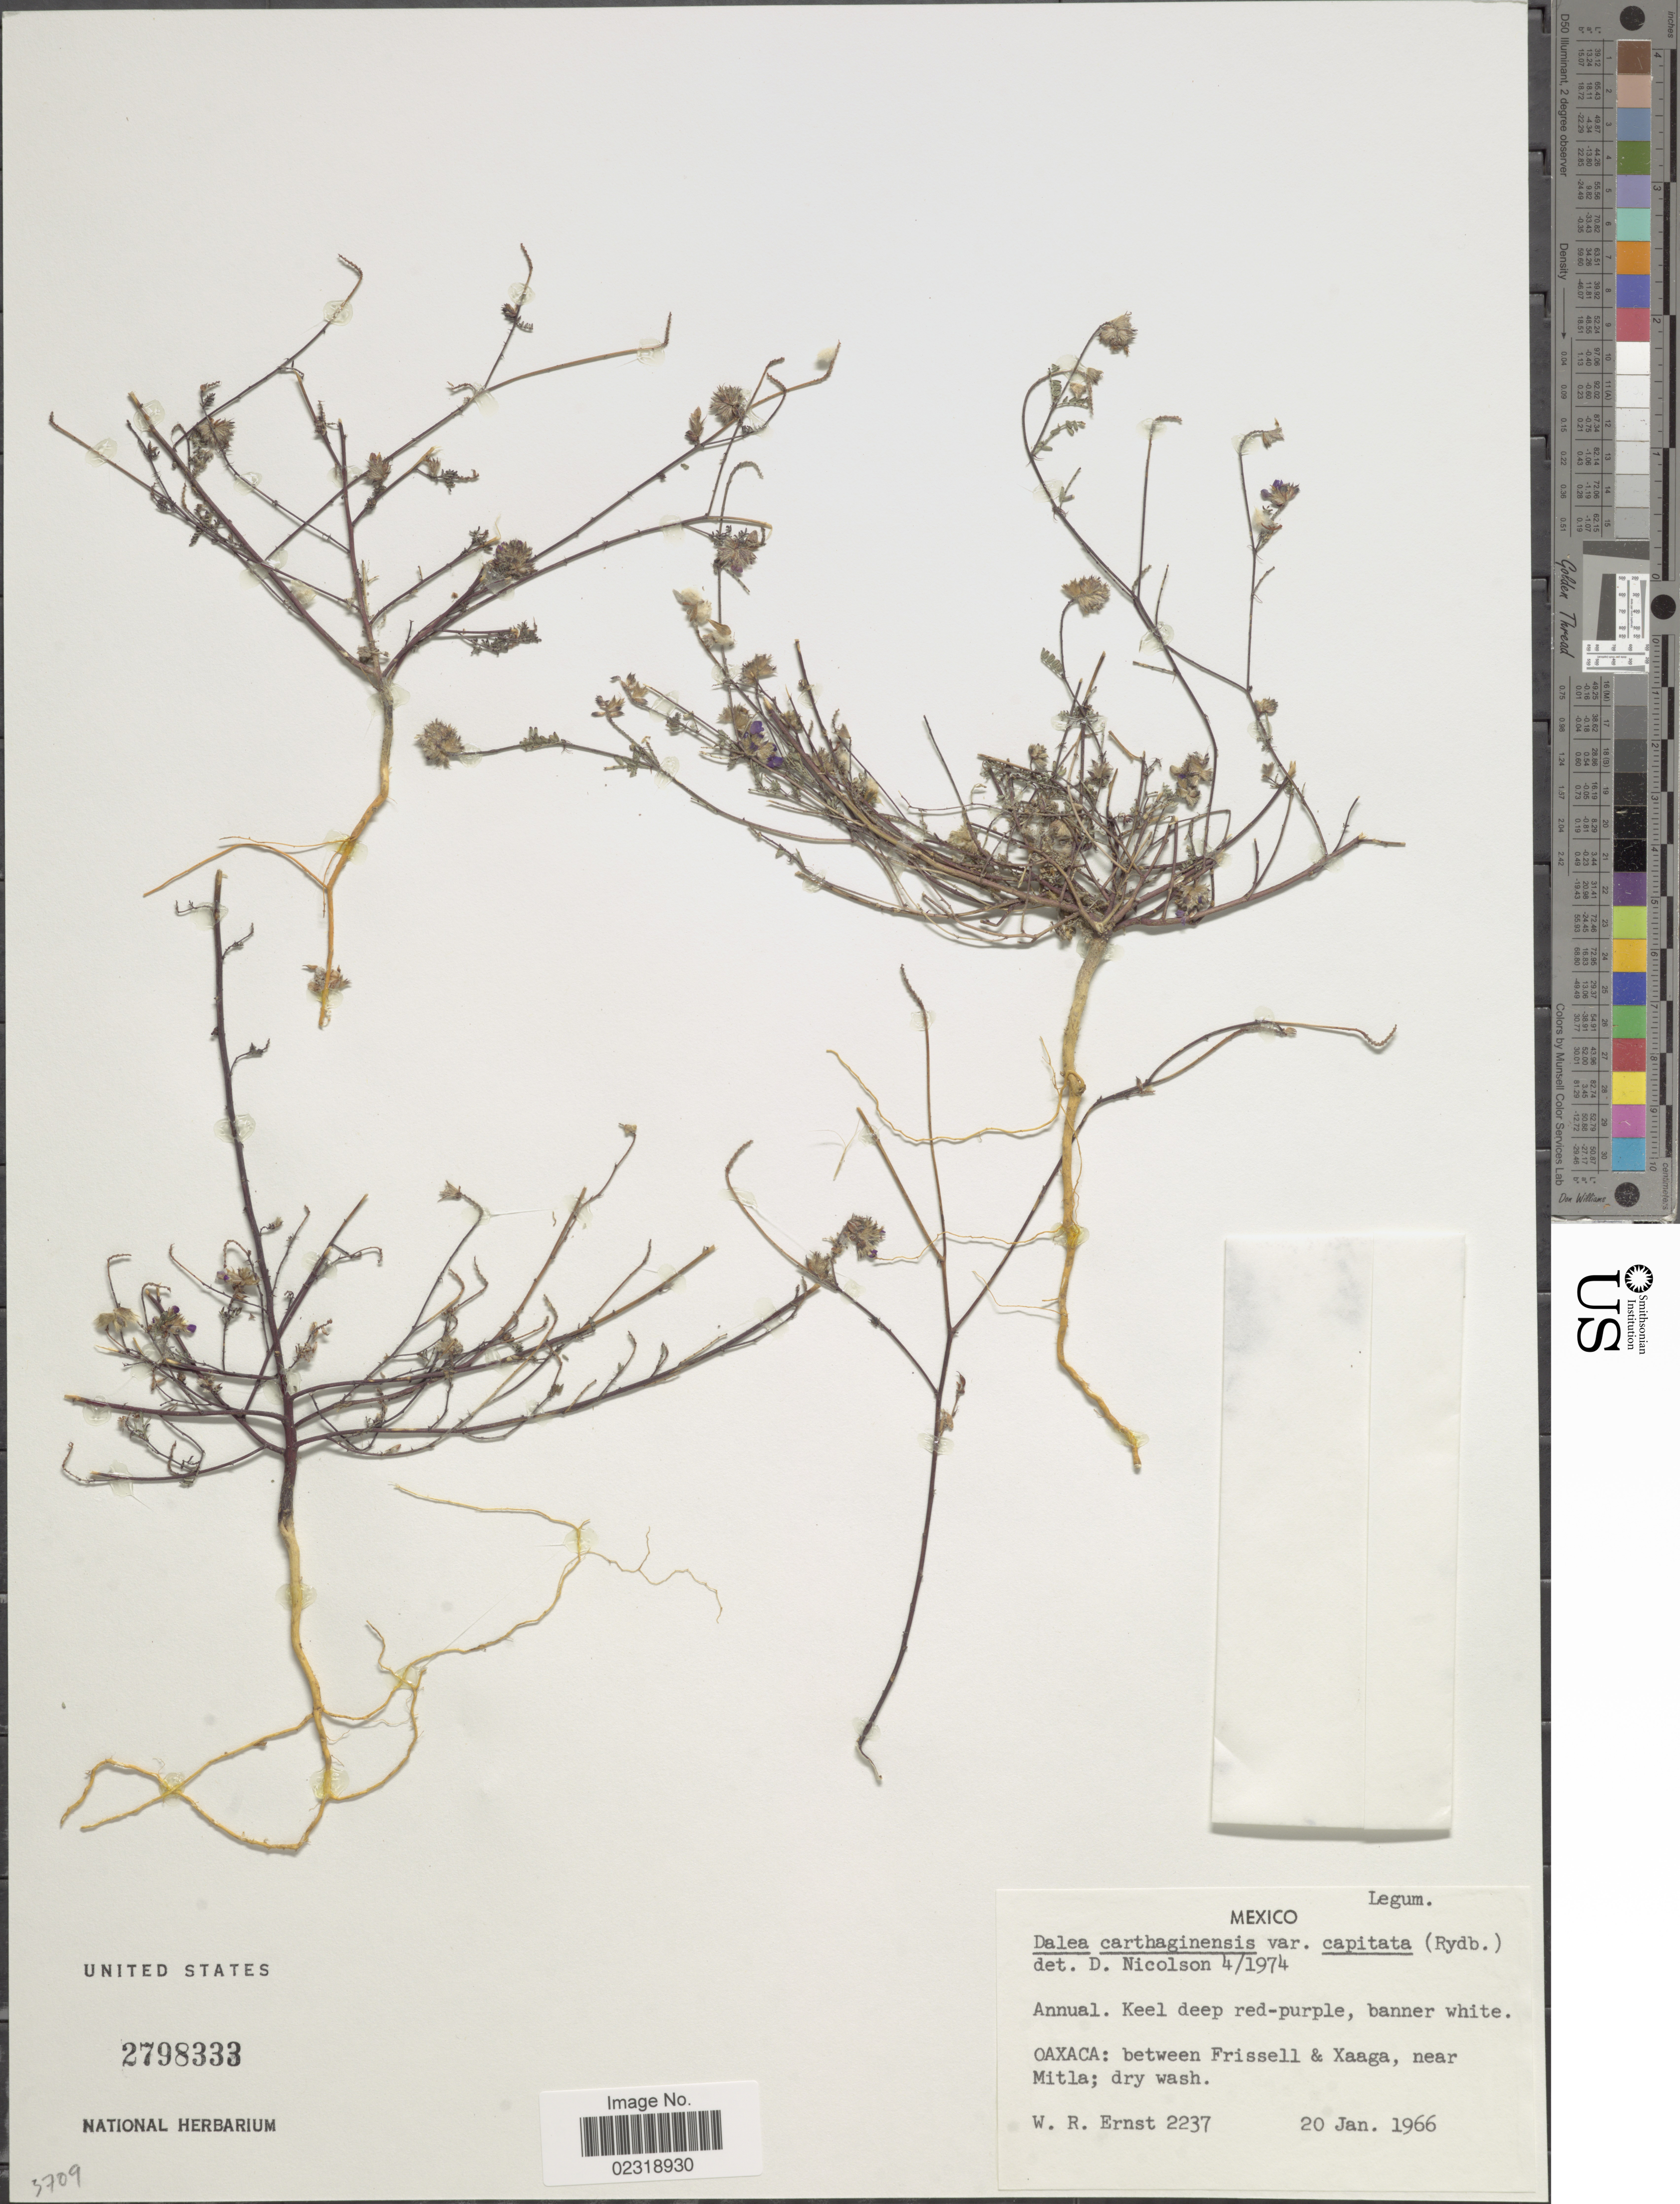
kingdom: Plantae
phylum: Tracheophyta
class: Magnoliopsida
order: Fabales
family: Fabaceae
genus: Dalea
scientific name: Dalea carthagenensis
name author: (Jacq.) J.F. Macbr.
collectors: W. R. Ernst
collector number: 2237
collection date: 1966-01-20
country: Mexico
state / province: Oaxaca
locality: Between Frissell & Xaaga, near Mitla.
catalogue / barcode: US 2798333